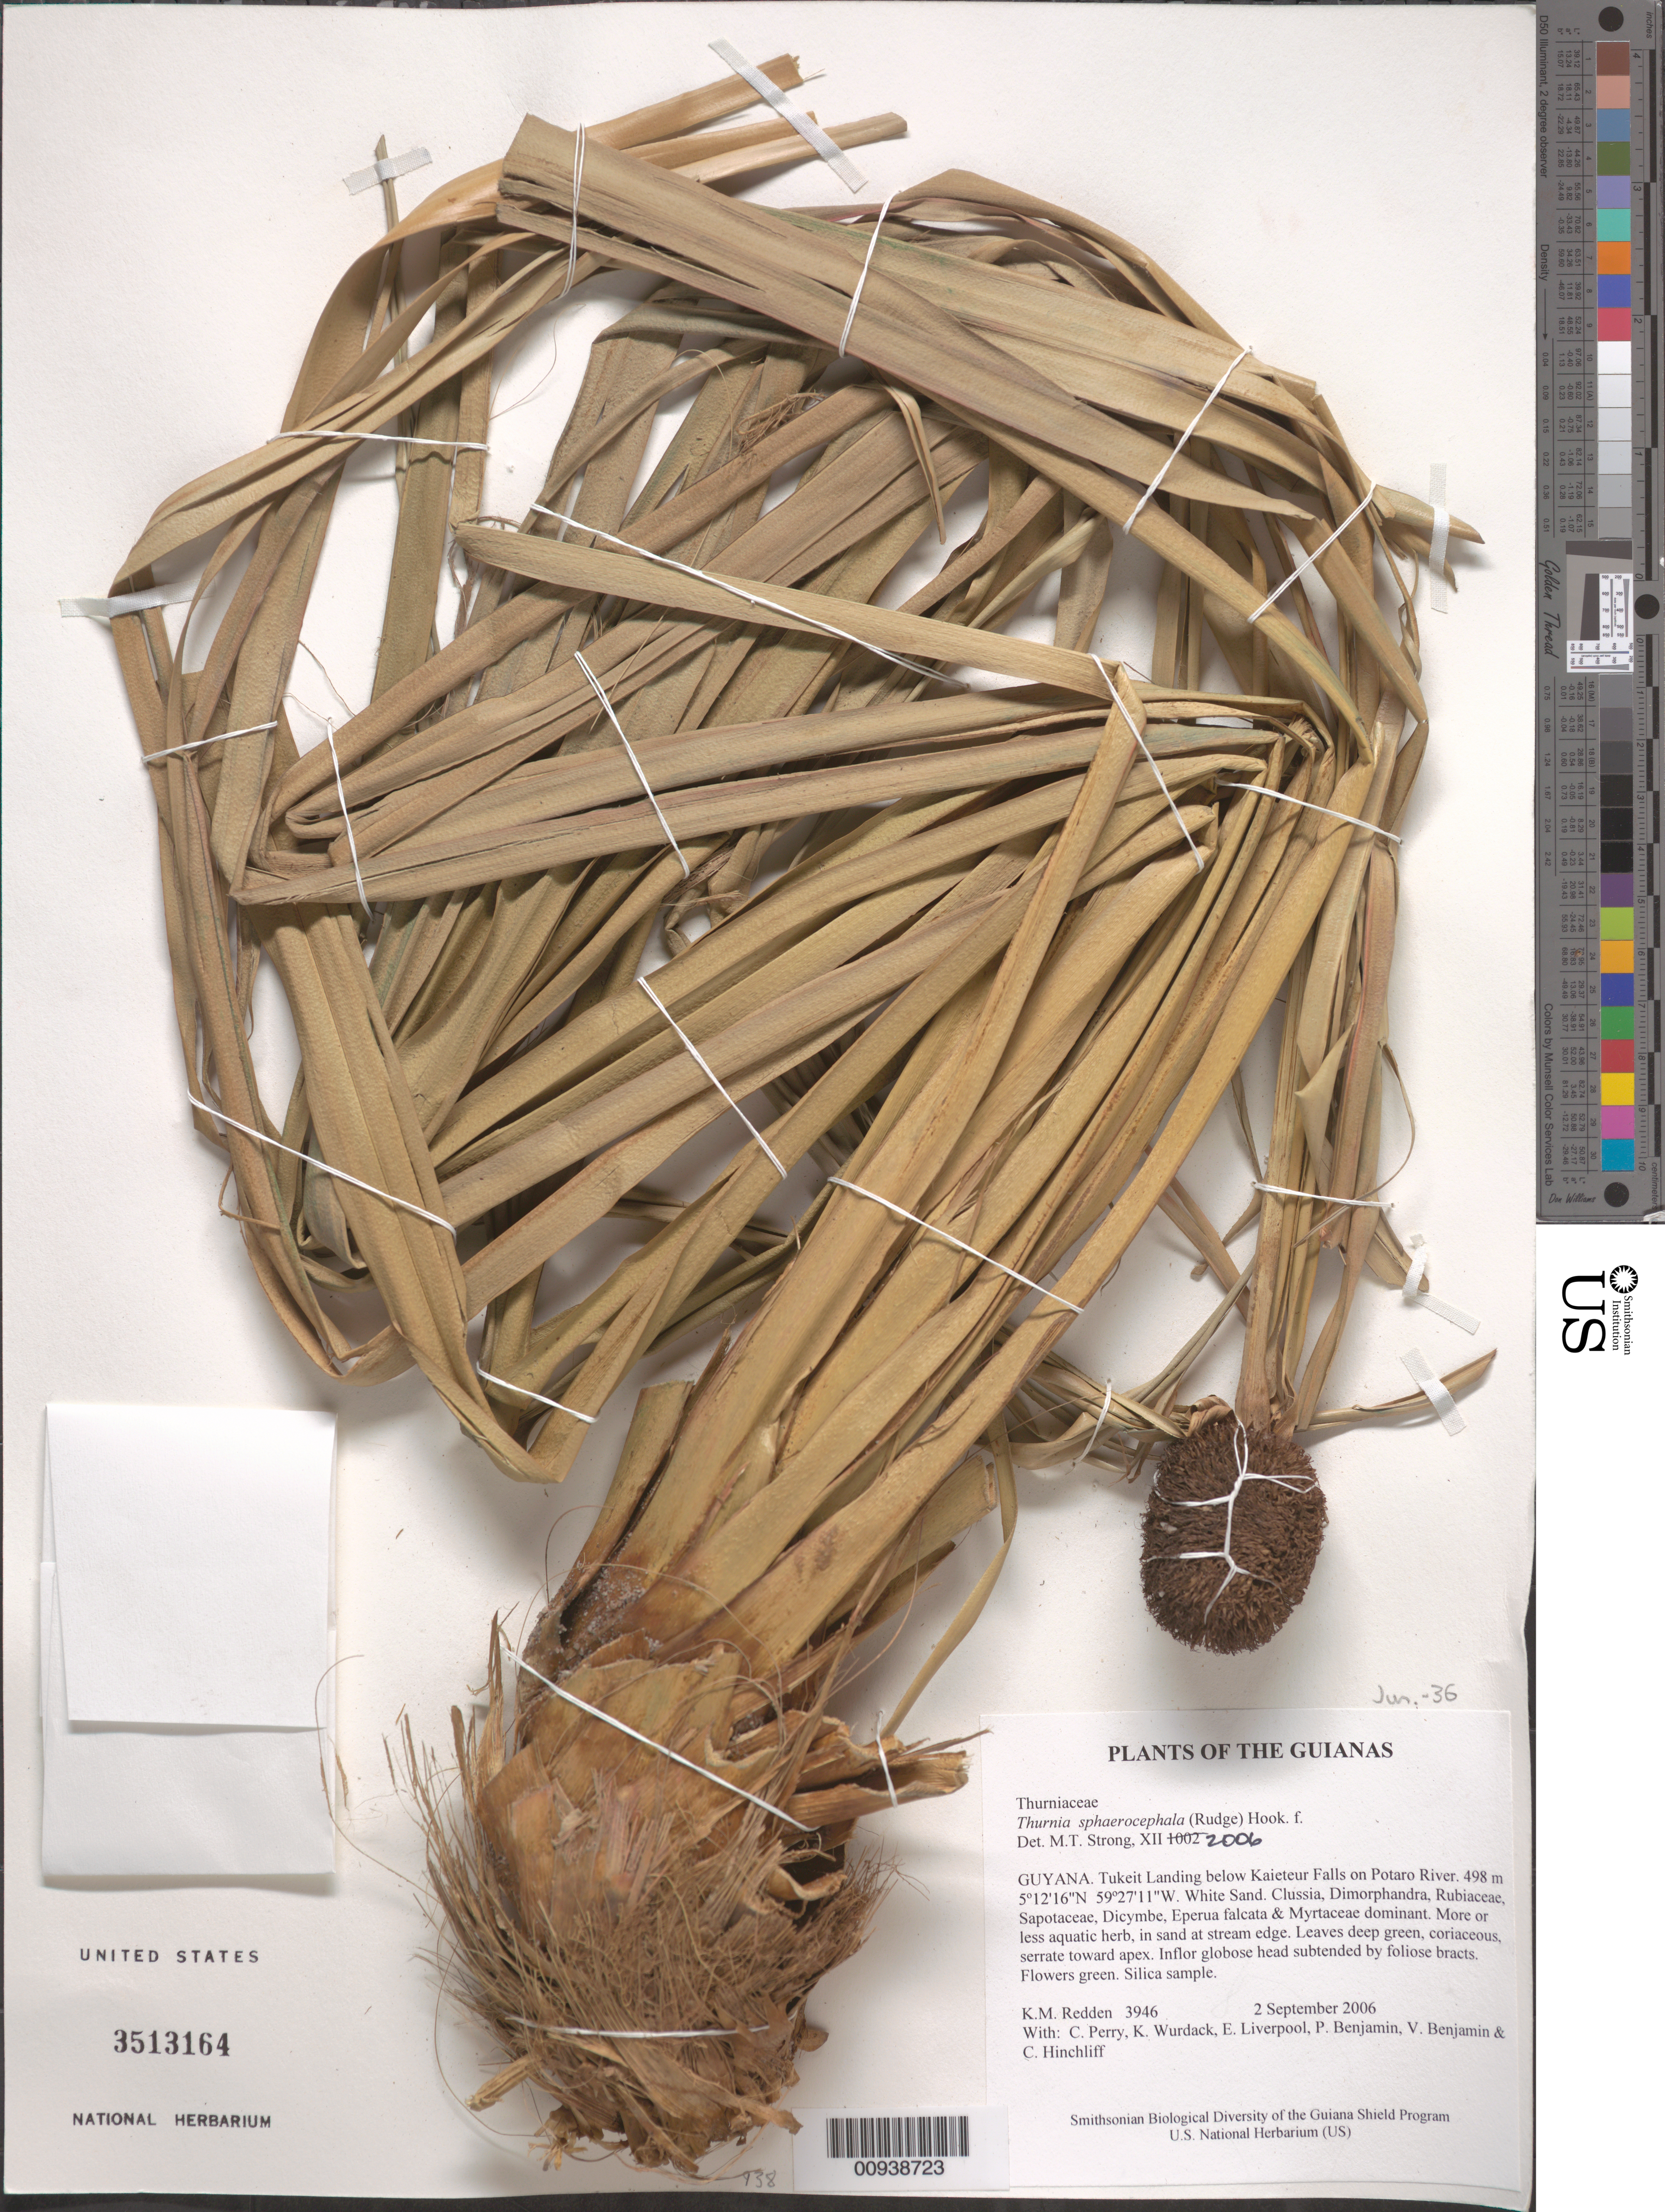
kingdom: Plantae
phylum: Tracheophyta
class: Liliopsida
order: Poales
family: Thurniaceae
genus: Thurnia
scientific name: Thurnia sphaerocephala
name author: (Rudge) Hook. f.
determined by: Strong, M. T., (US), Smithsonian Institution - National Museum of Natural History (UNITED STATES)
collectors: K. M. Redden, C. Perry, K. Wurdack, E. Liverpool, P. Benjamin, V. Benjamin & C. E. Hinchliff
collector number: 3946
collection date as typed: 2 September 2006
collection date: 2006-09-02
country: Guyana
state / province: Potaro-Siparuni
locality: Tukeit Landing below Kaieteur Falls on Potaro River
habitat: White Sand. Clusia, Dimorphandra, Rubiaceae, Sapotaceae, Dicymbe, Eperua falcata & Myrtaceae dominant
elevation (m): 498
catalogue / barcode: US 3513164